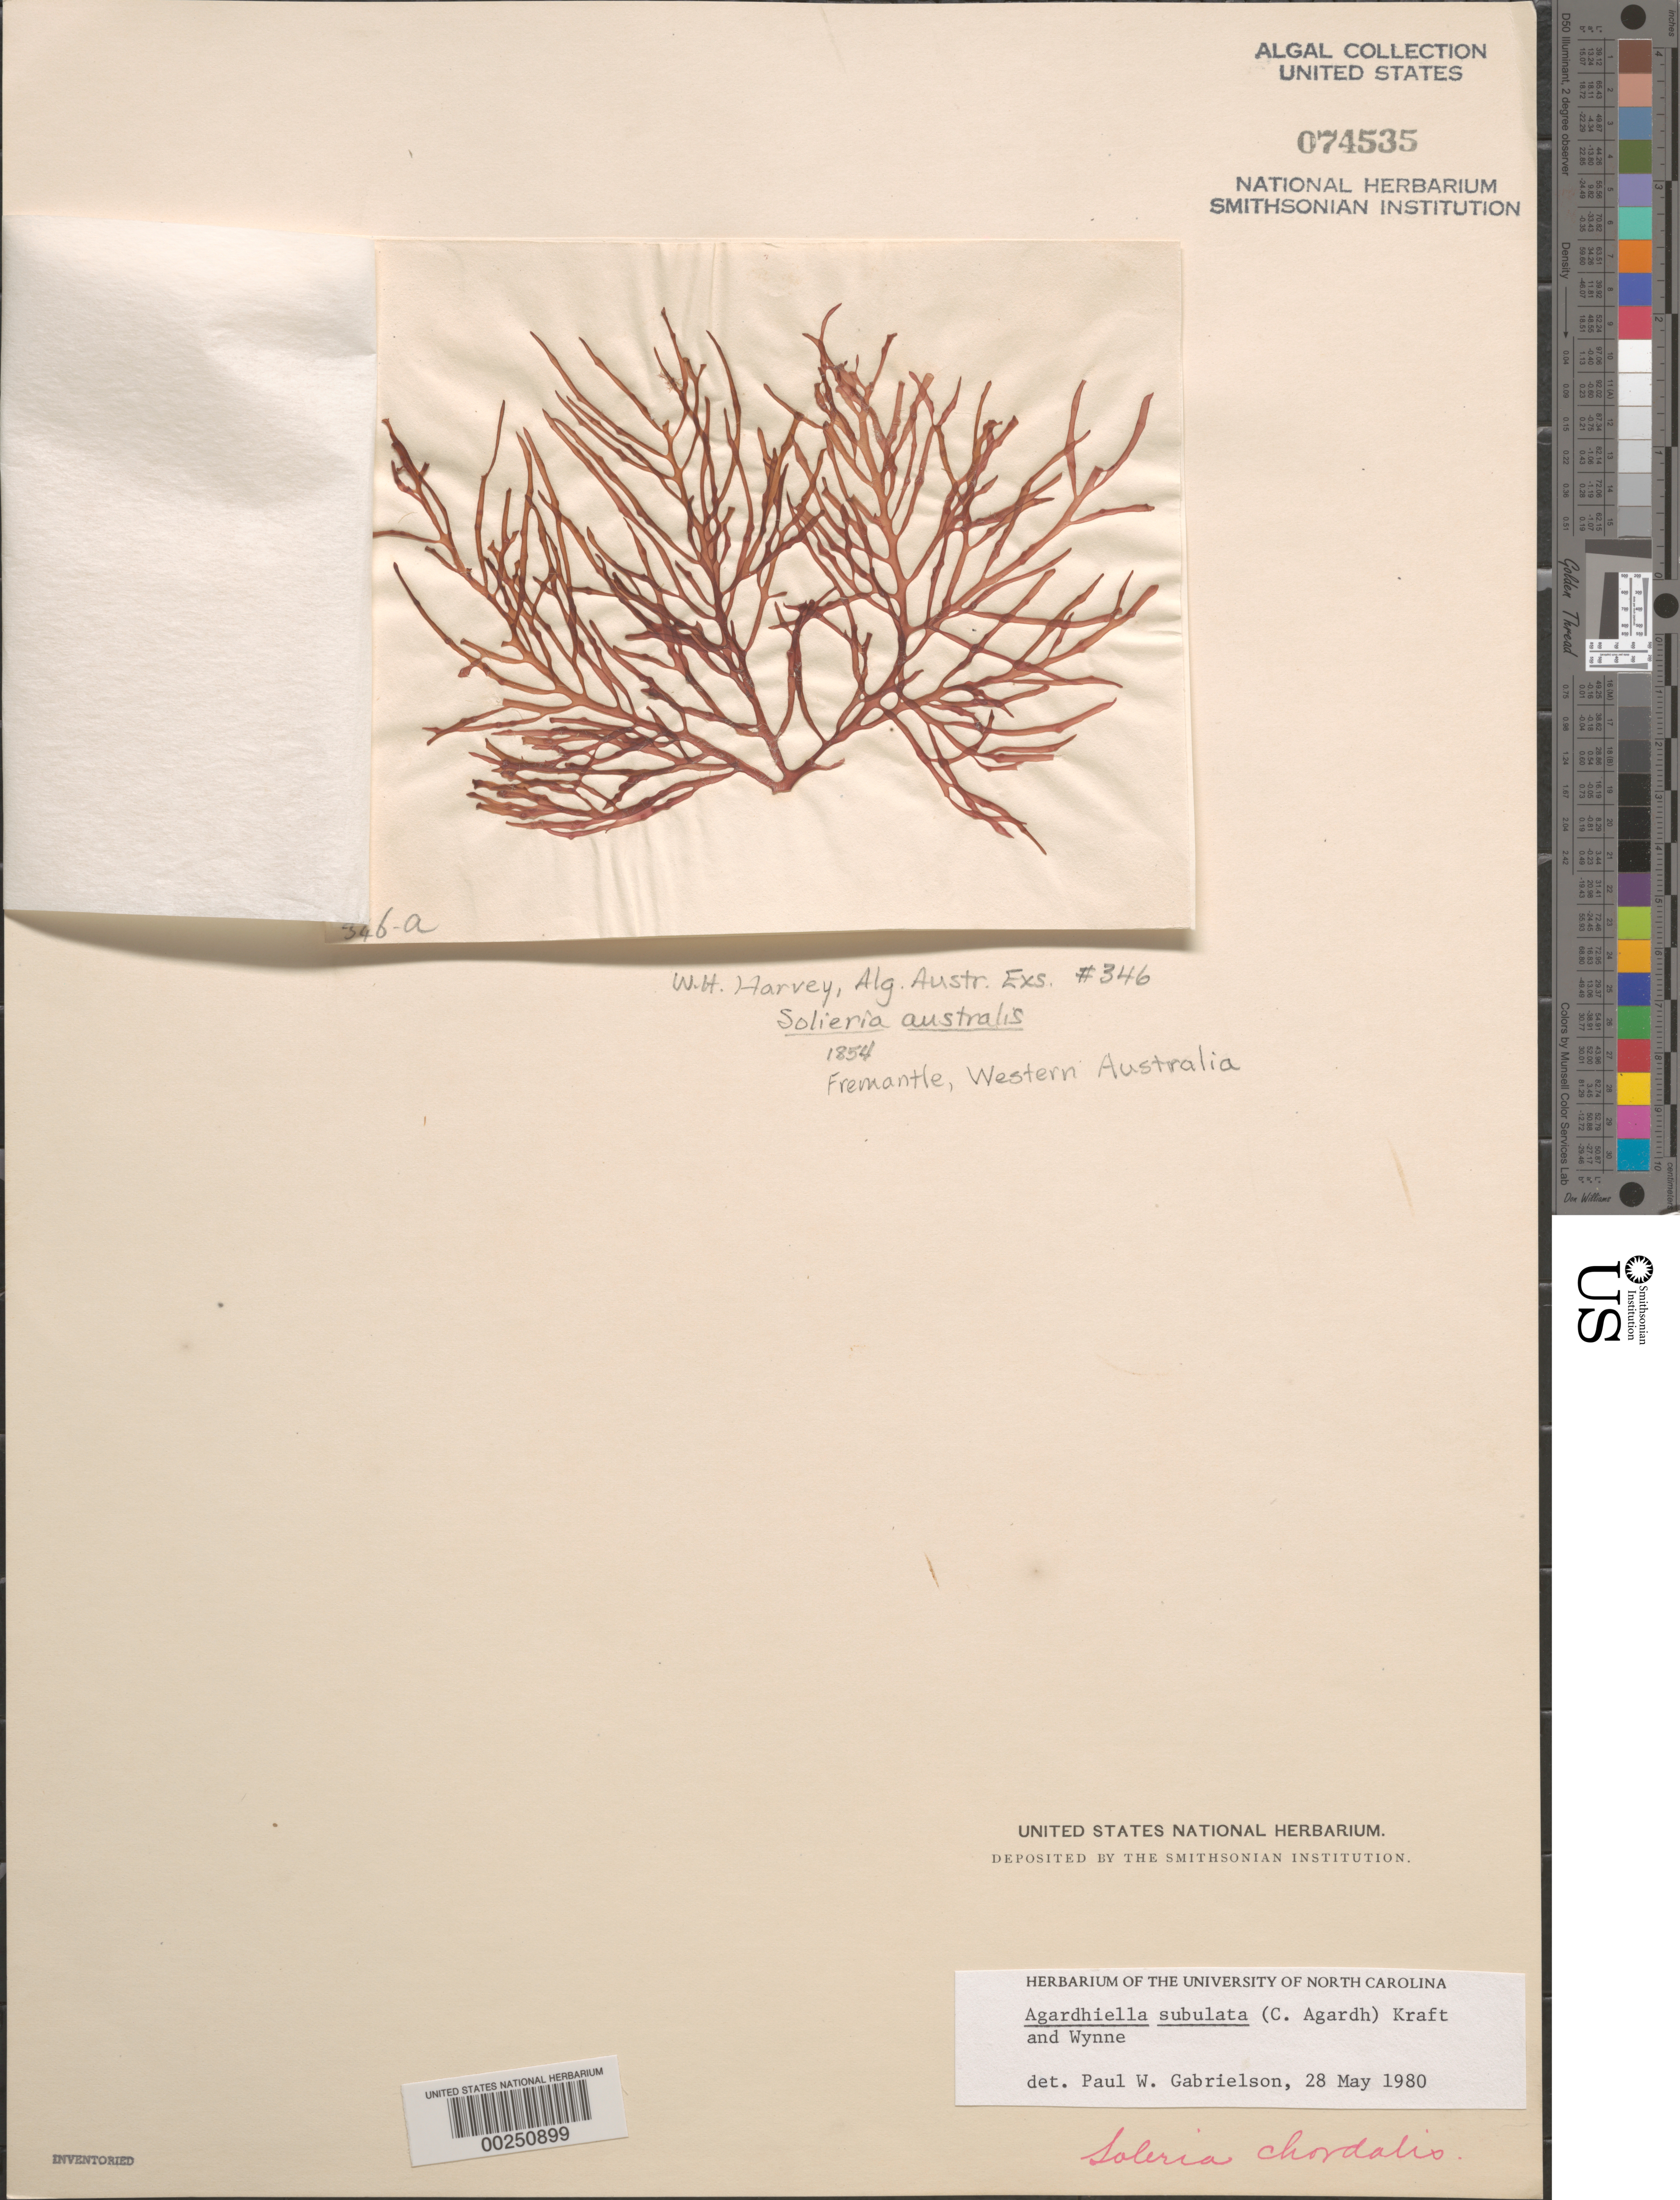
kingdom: Plantae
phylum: Rhodophyta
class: Florideophyceae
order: Gigartinales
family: Solieriaceae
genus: Agardhiella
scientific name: Agardhiella subulata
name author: (C. Agardh) G.T.Kraft & M.J. Wynne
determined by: Gabrielson, P. W.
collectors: W. Harvey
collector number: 346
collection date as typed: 1854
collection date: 1854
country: Australia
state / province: Western Australia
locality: Fremantle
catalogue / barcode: US 74535